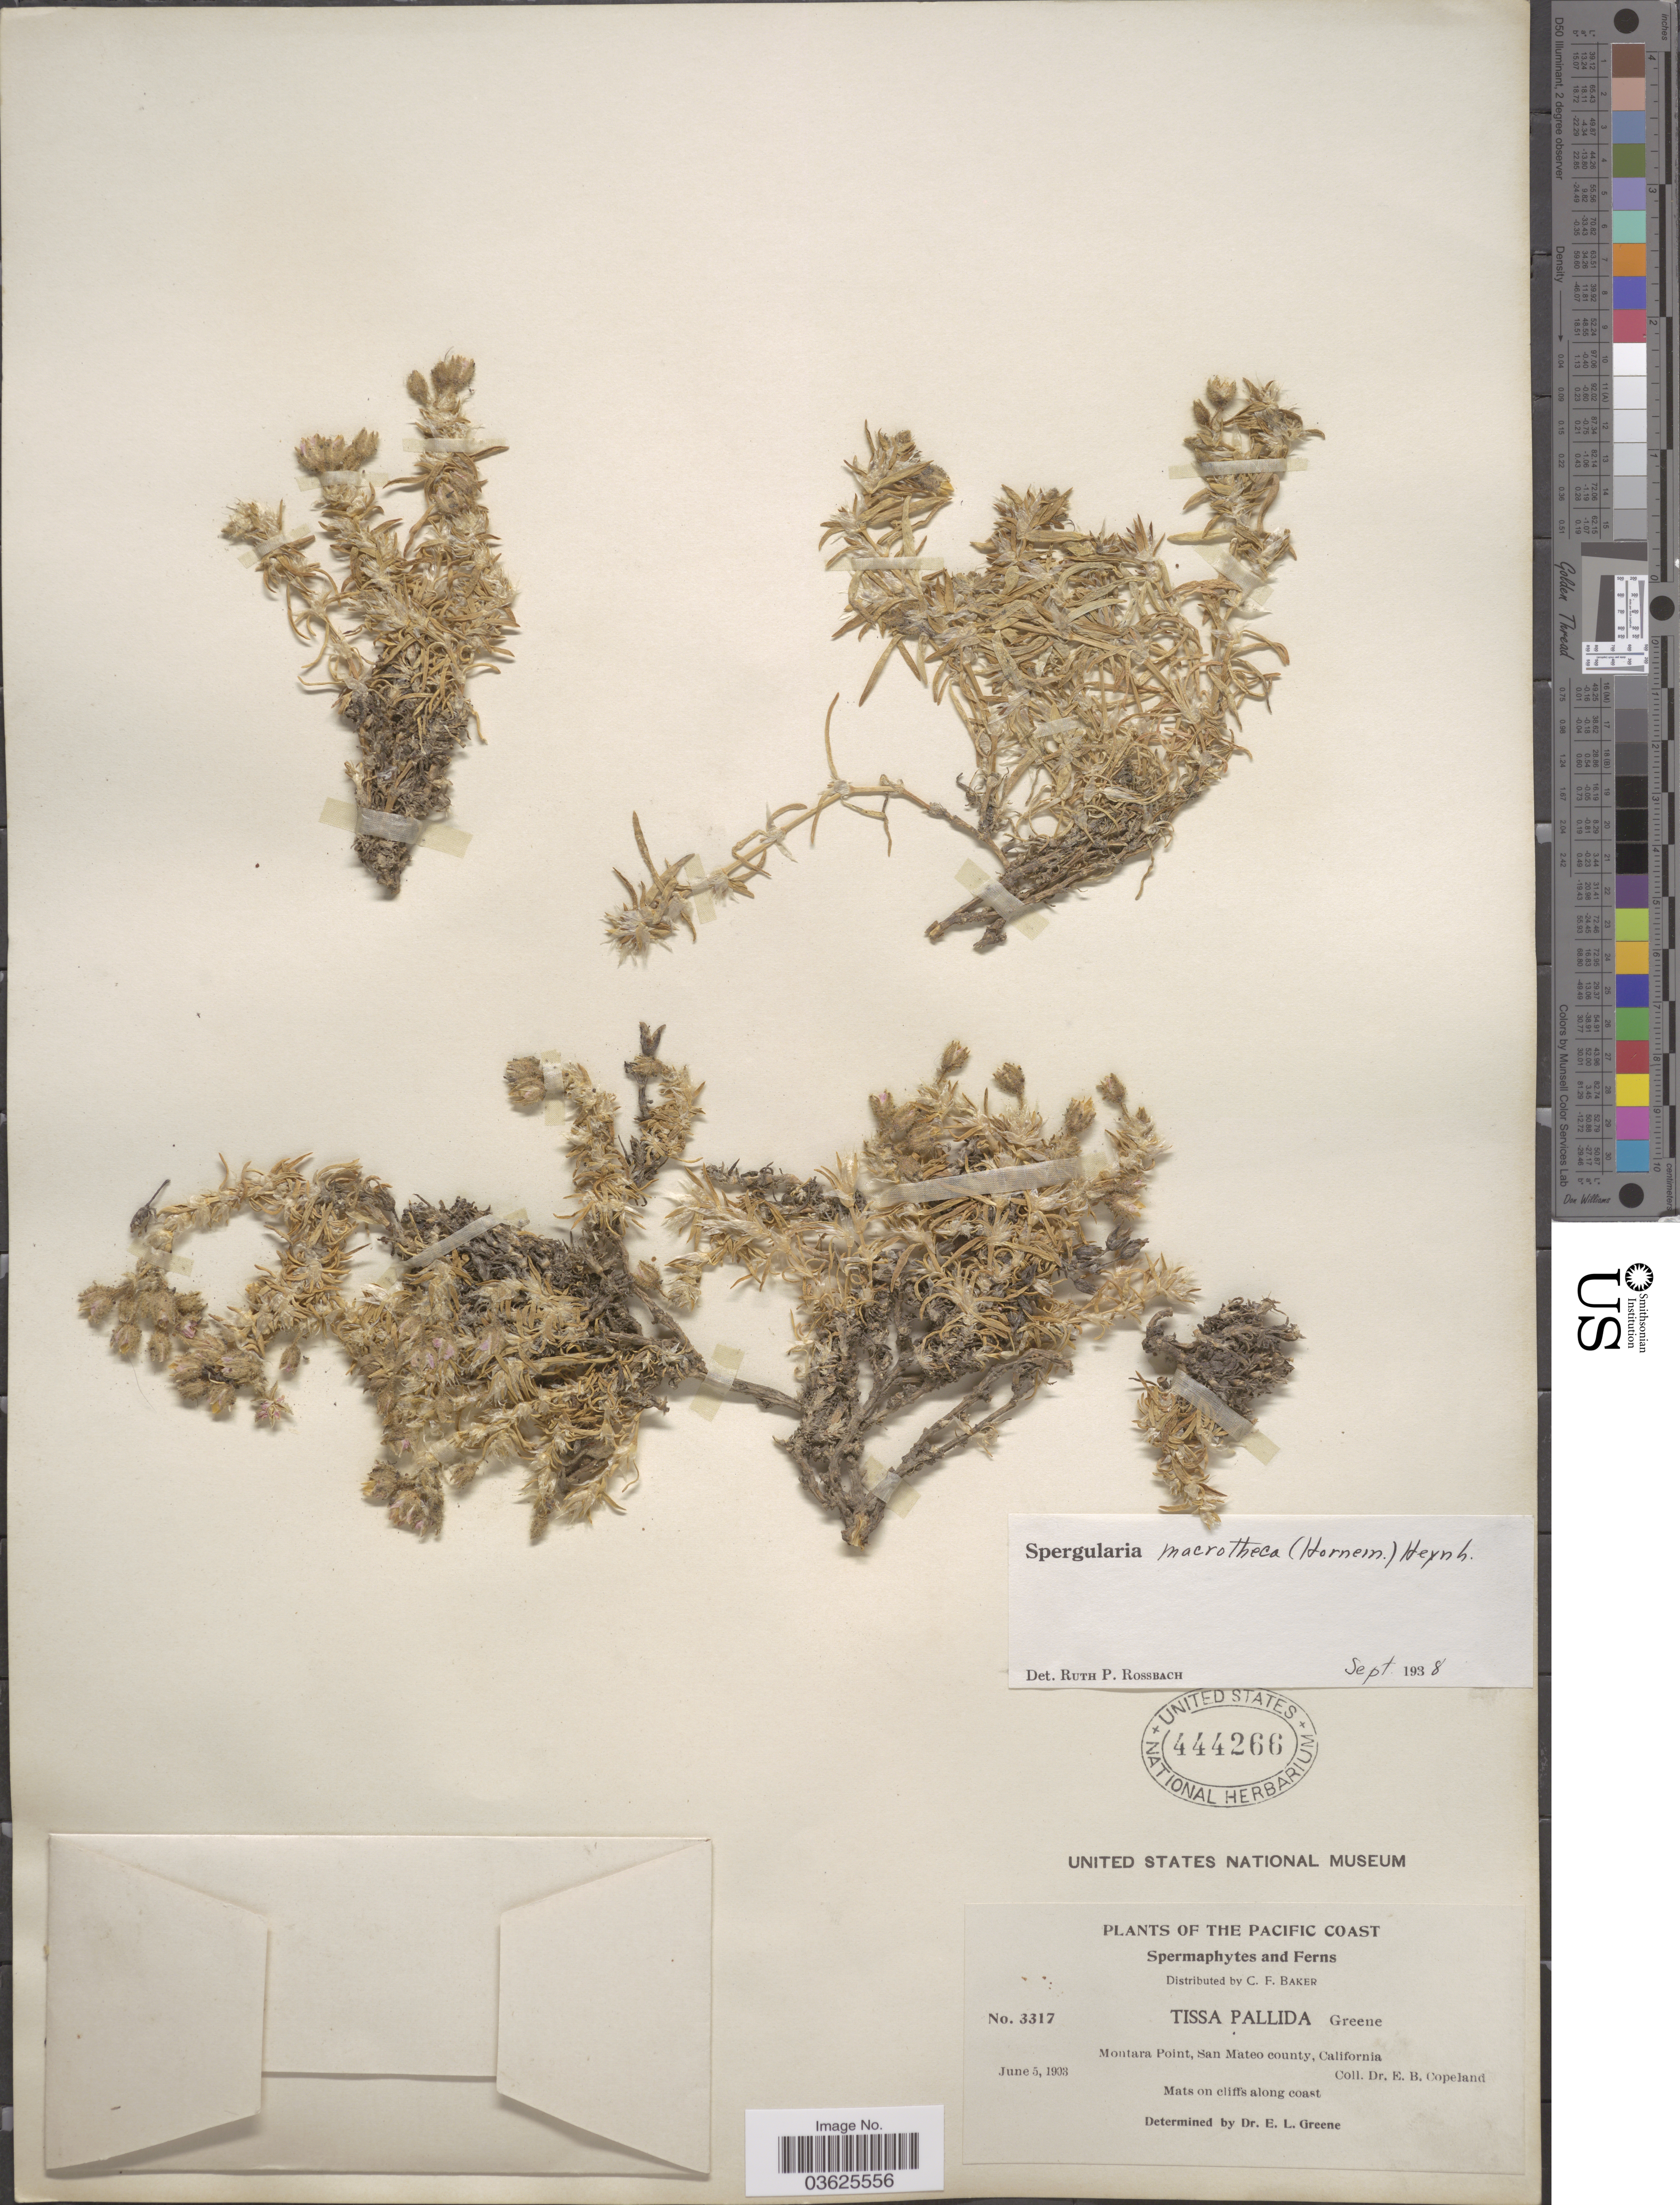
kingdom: Plantae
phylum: Tracheophyta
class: Magnoliopsida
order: Caryophyllales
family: Caryophyllaceae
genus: Spergularia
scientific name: Spergularia macrotheca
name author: (Hornem.) Heynh.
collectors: E. B. Copeland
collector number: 3317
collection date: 1903-06-05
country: United States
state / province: California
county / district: San Mateo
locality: The Pacific Coast. Montara Point, San Mateo county.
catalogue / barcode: US 444266